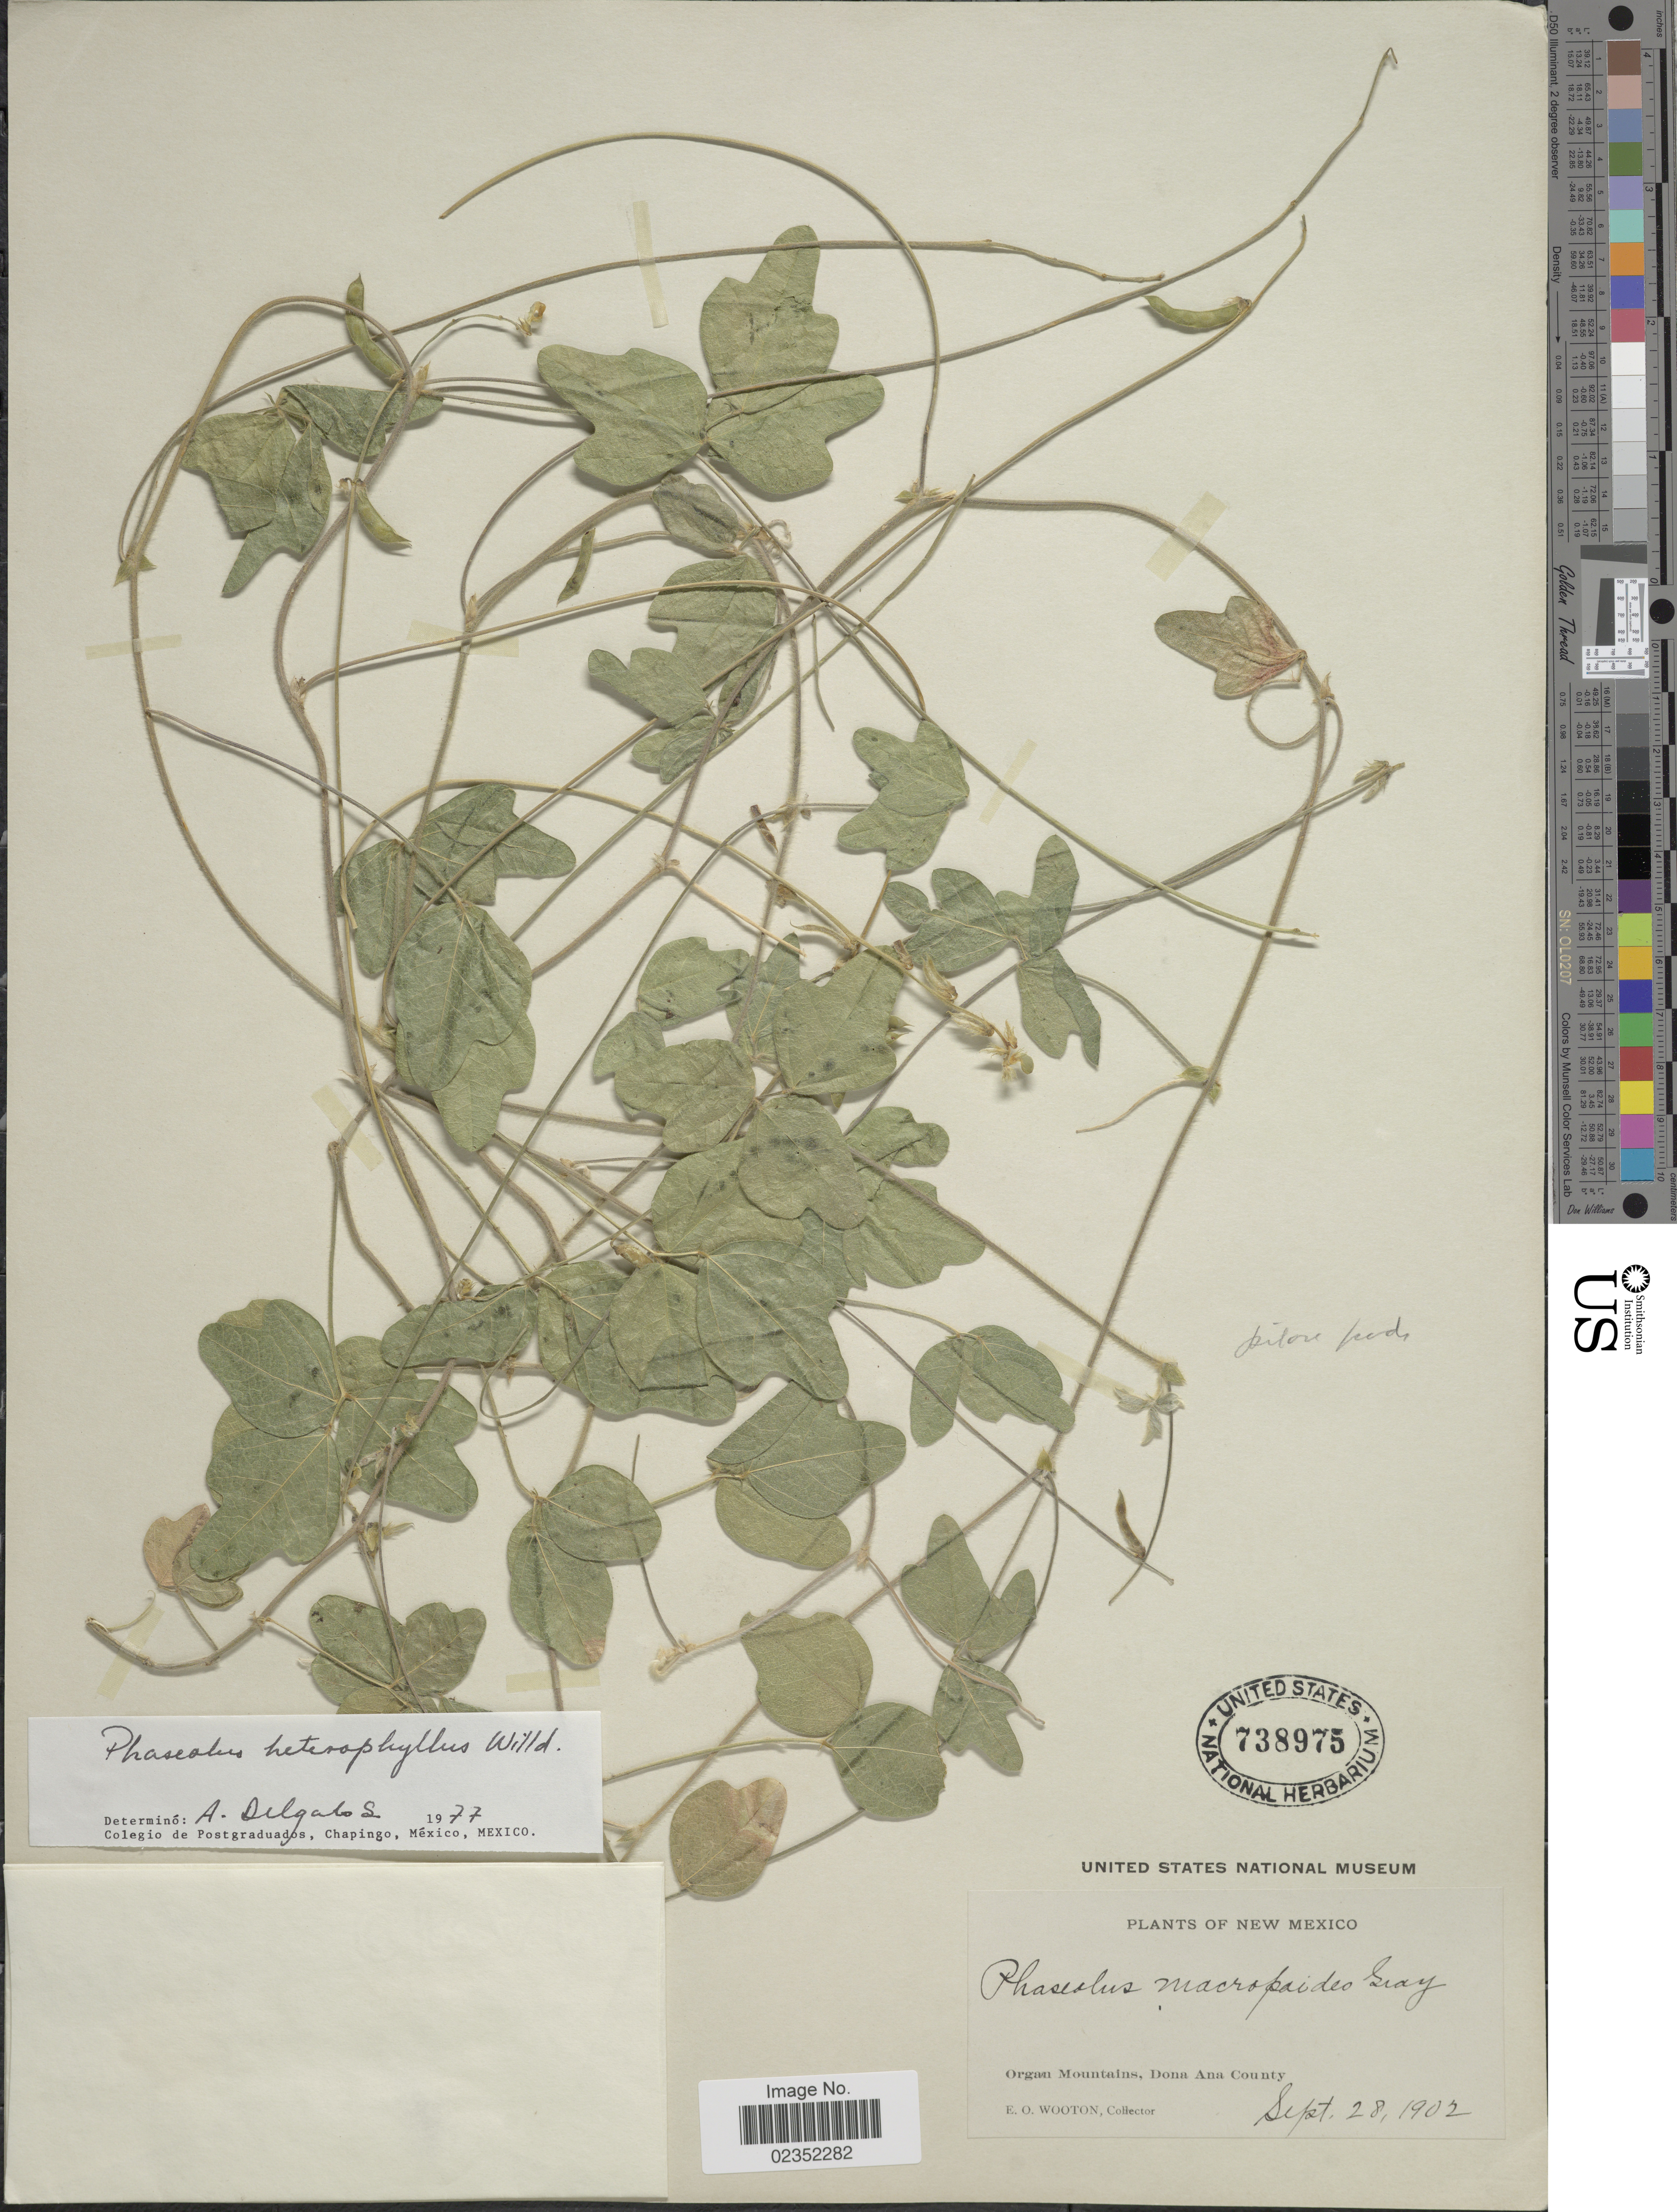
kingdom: Plantae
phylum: Tracheophyta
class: Magnoliopsida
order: Fabales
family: Fabaceae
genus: Macroptilium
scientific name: Macroptilium heterophyllum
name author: (Willd.) Maréchal & Baudet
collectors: E. O. Wooton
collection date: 1902-09-28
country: United States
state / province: New Mexico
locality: Organ Mountains, Dona Ana County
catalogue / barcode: US 738975